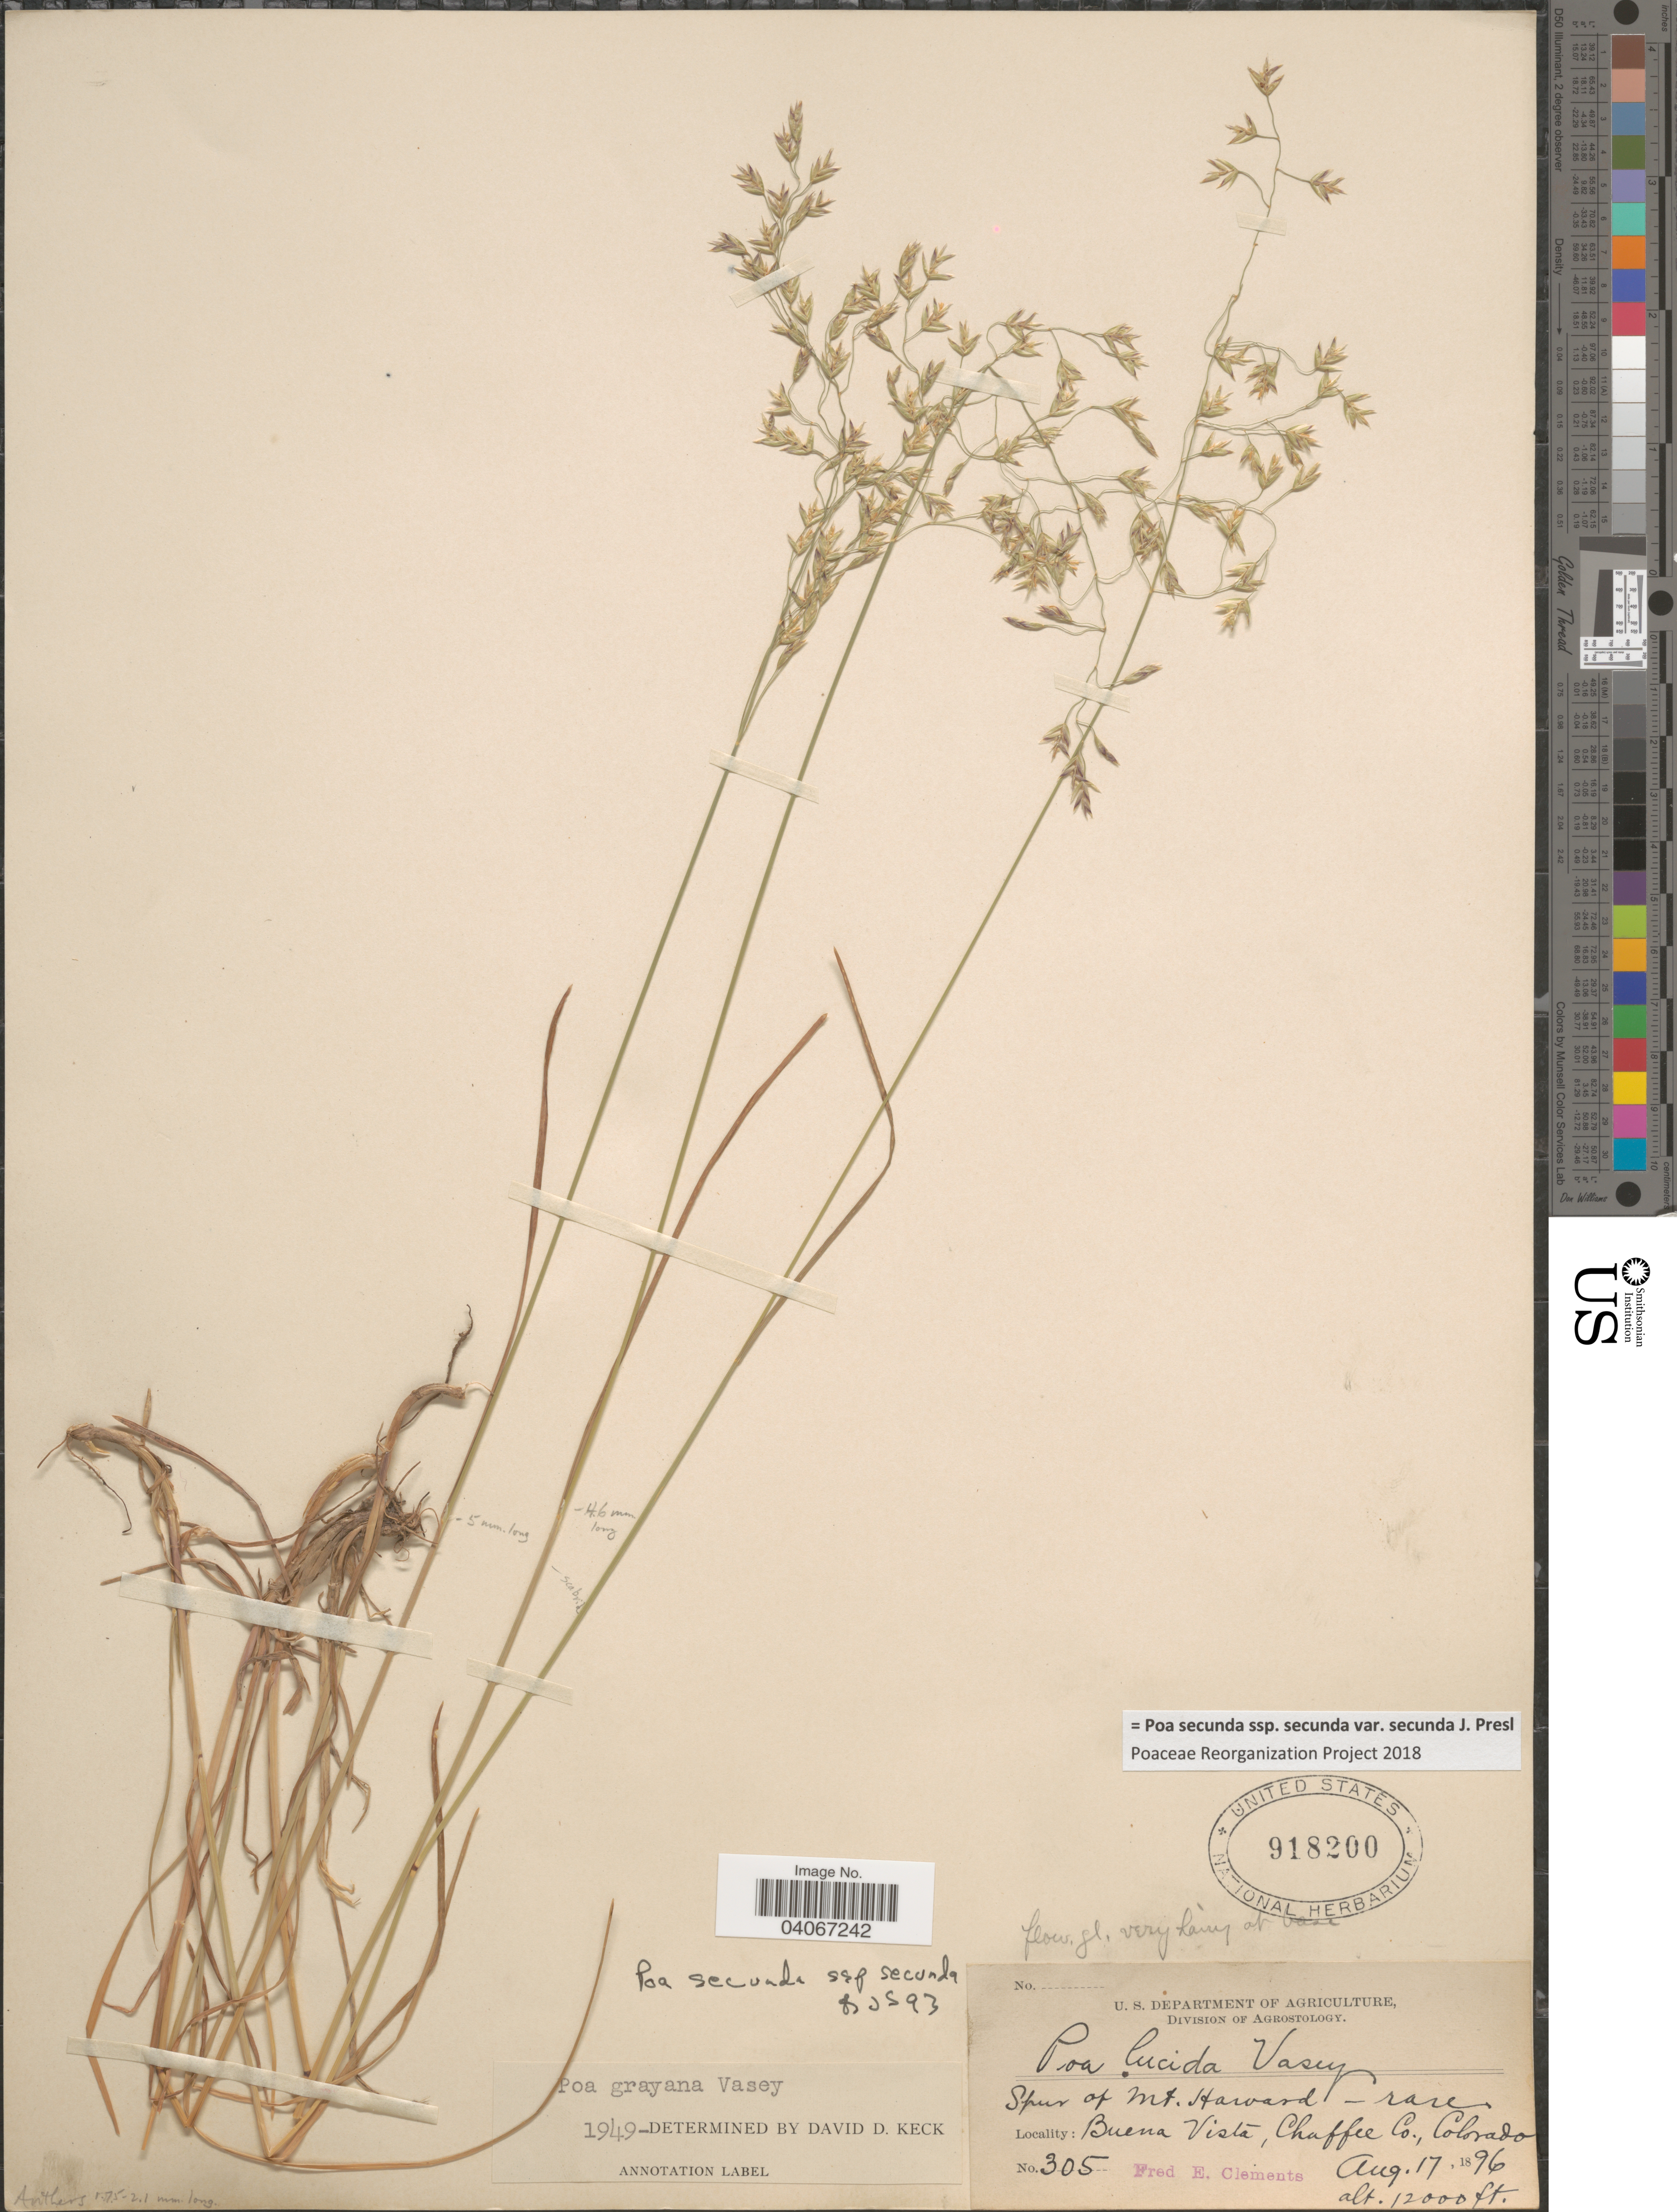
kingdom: Plantae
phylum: Tracheophyta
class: Liliopsida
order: Poales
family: Poaceae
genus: Poa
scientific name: Poa secunda subsp. secunda var. secunda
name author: J. Presl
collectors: F. E. Clements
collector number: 305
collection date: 1896-08-17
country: United States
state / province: Colorado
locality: Spur of Mt. Howard. Buena Vista, Chaffee Co.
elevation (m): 3658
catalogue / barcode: US 918200